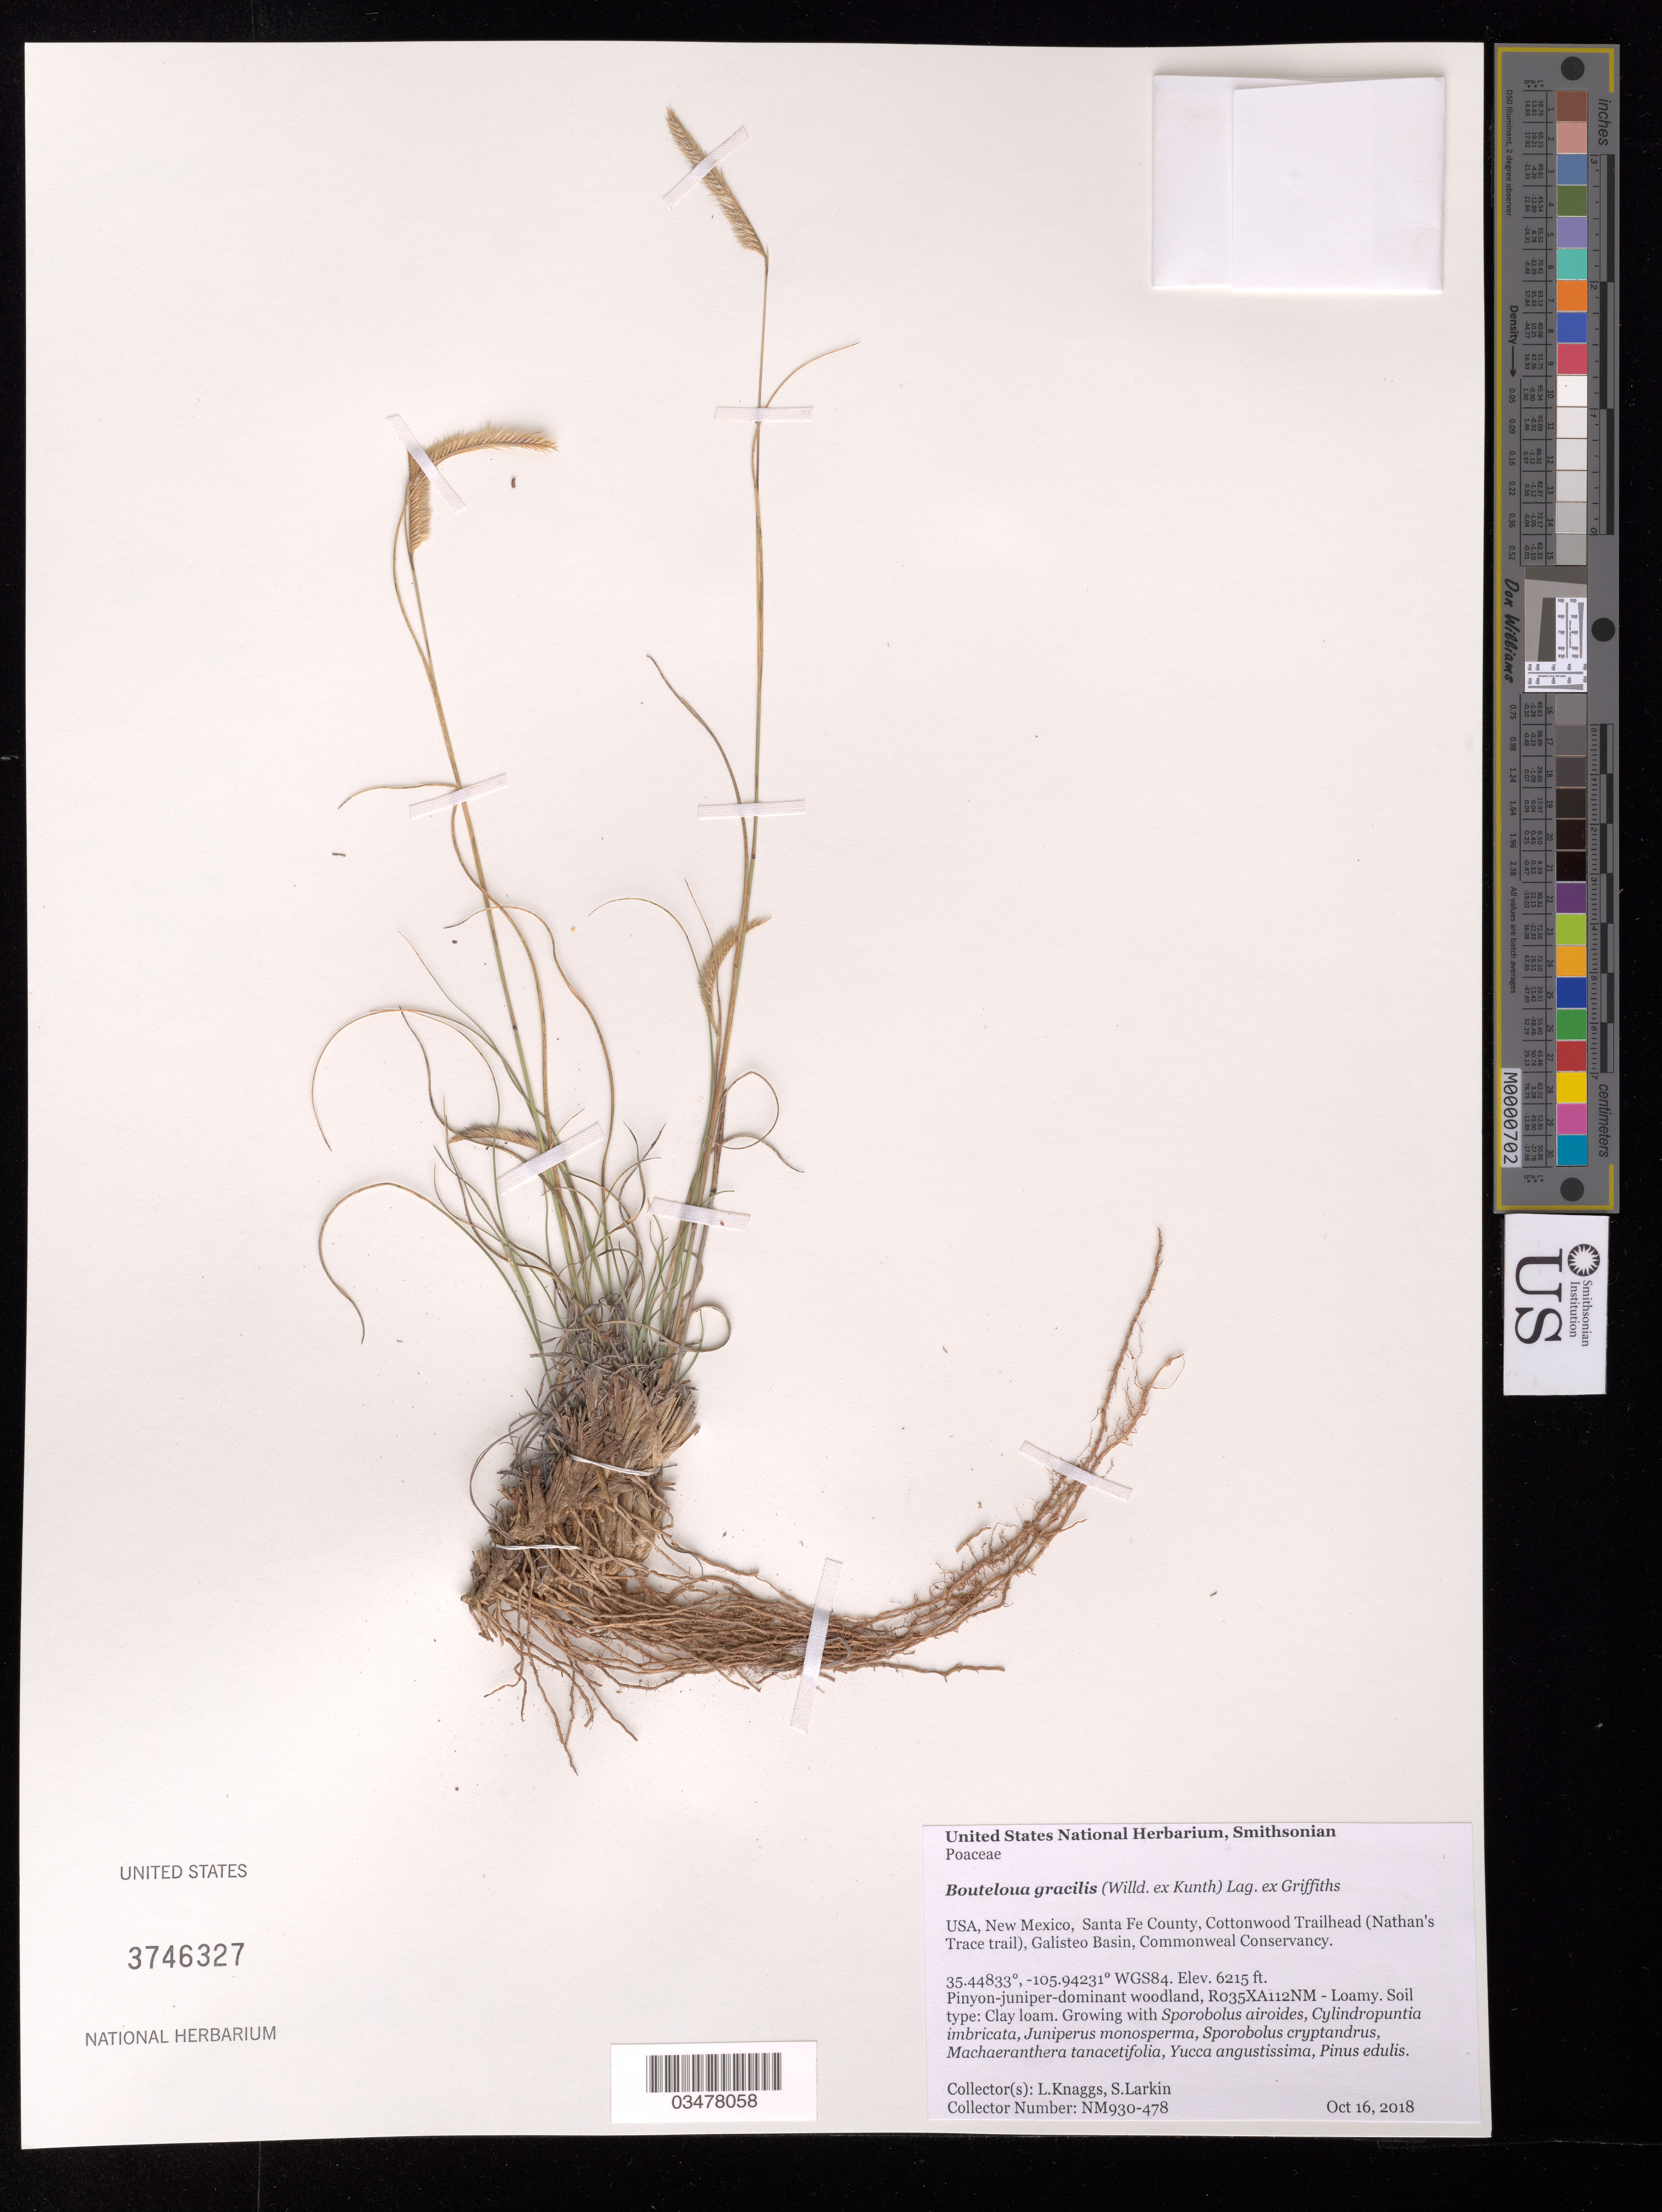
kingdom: Plantae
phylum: Tracheophyta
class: Liliopsida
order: Poales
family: Poaceae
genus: Bouteloua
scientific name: Bouteloua gracilis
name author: (Kunth) Lag. ex Griffiths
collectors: L. Knaggs & S. Larkin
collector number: NM930-478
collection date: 2018-10-16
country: United States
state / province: New Mexico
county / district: Santa Fe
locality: Galisteo Basin, Cottonwood Trailhead (Nathan's Trace trail)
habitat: R035XA112NM - Loamy. Clay loam. Pinyon-juniper-dominant woodland. Sporobolus airoides, Juniperus monosperma, Ycca angustissima, Pinus edulis.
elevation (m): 1894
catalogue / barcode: US 3746327